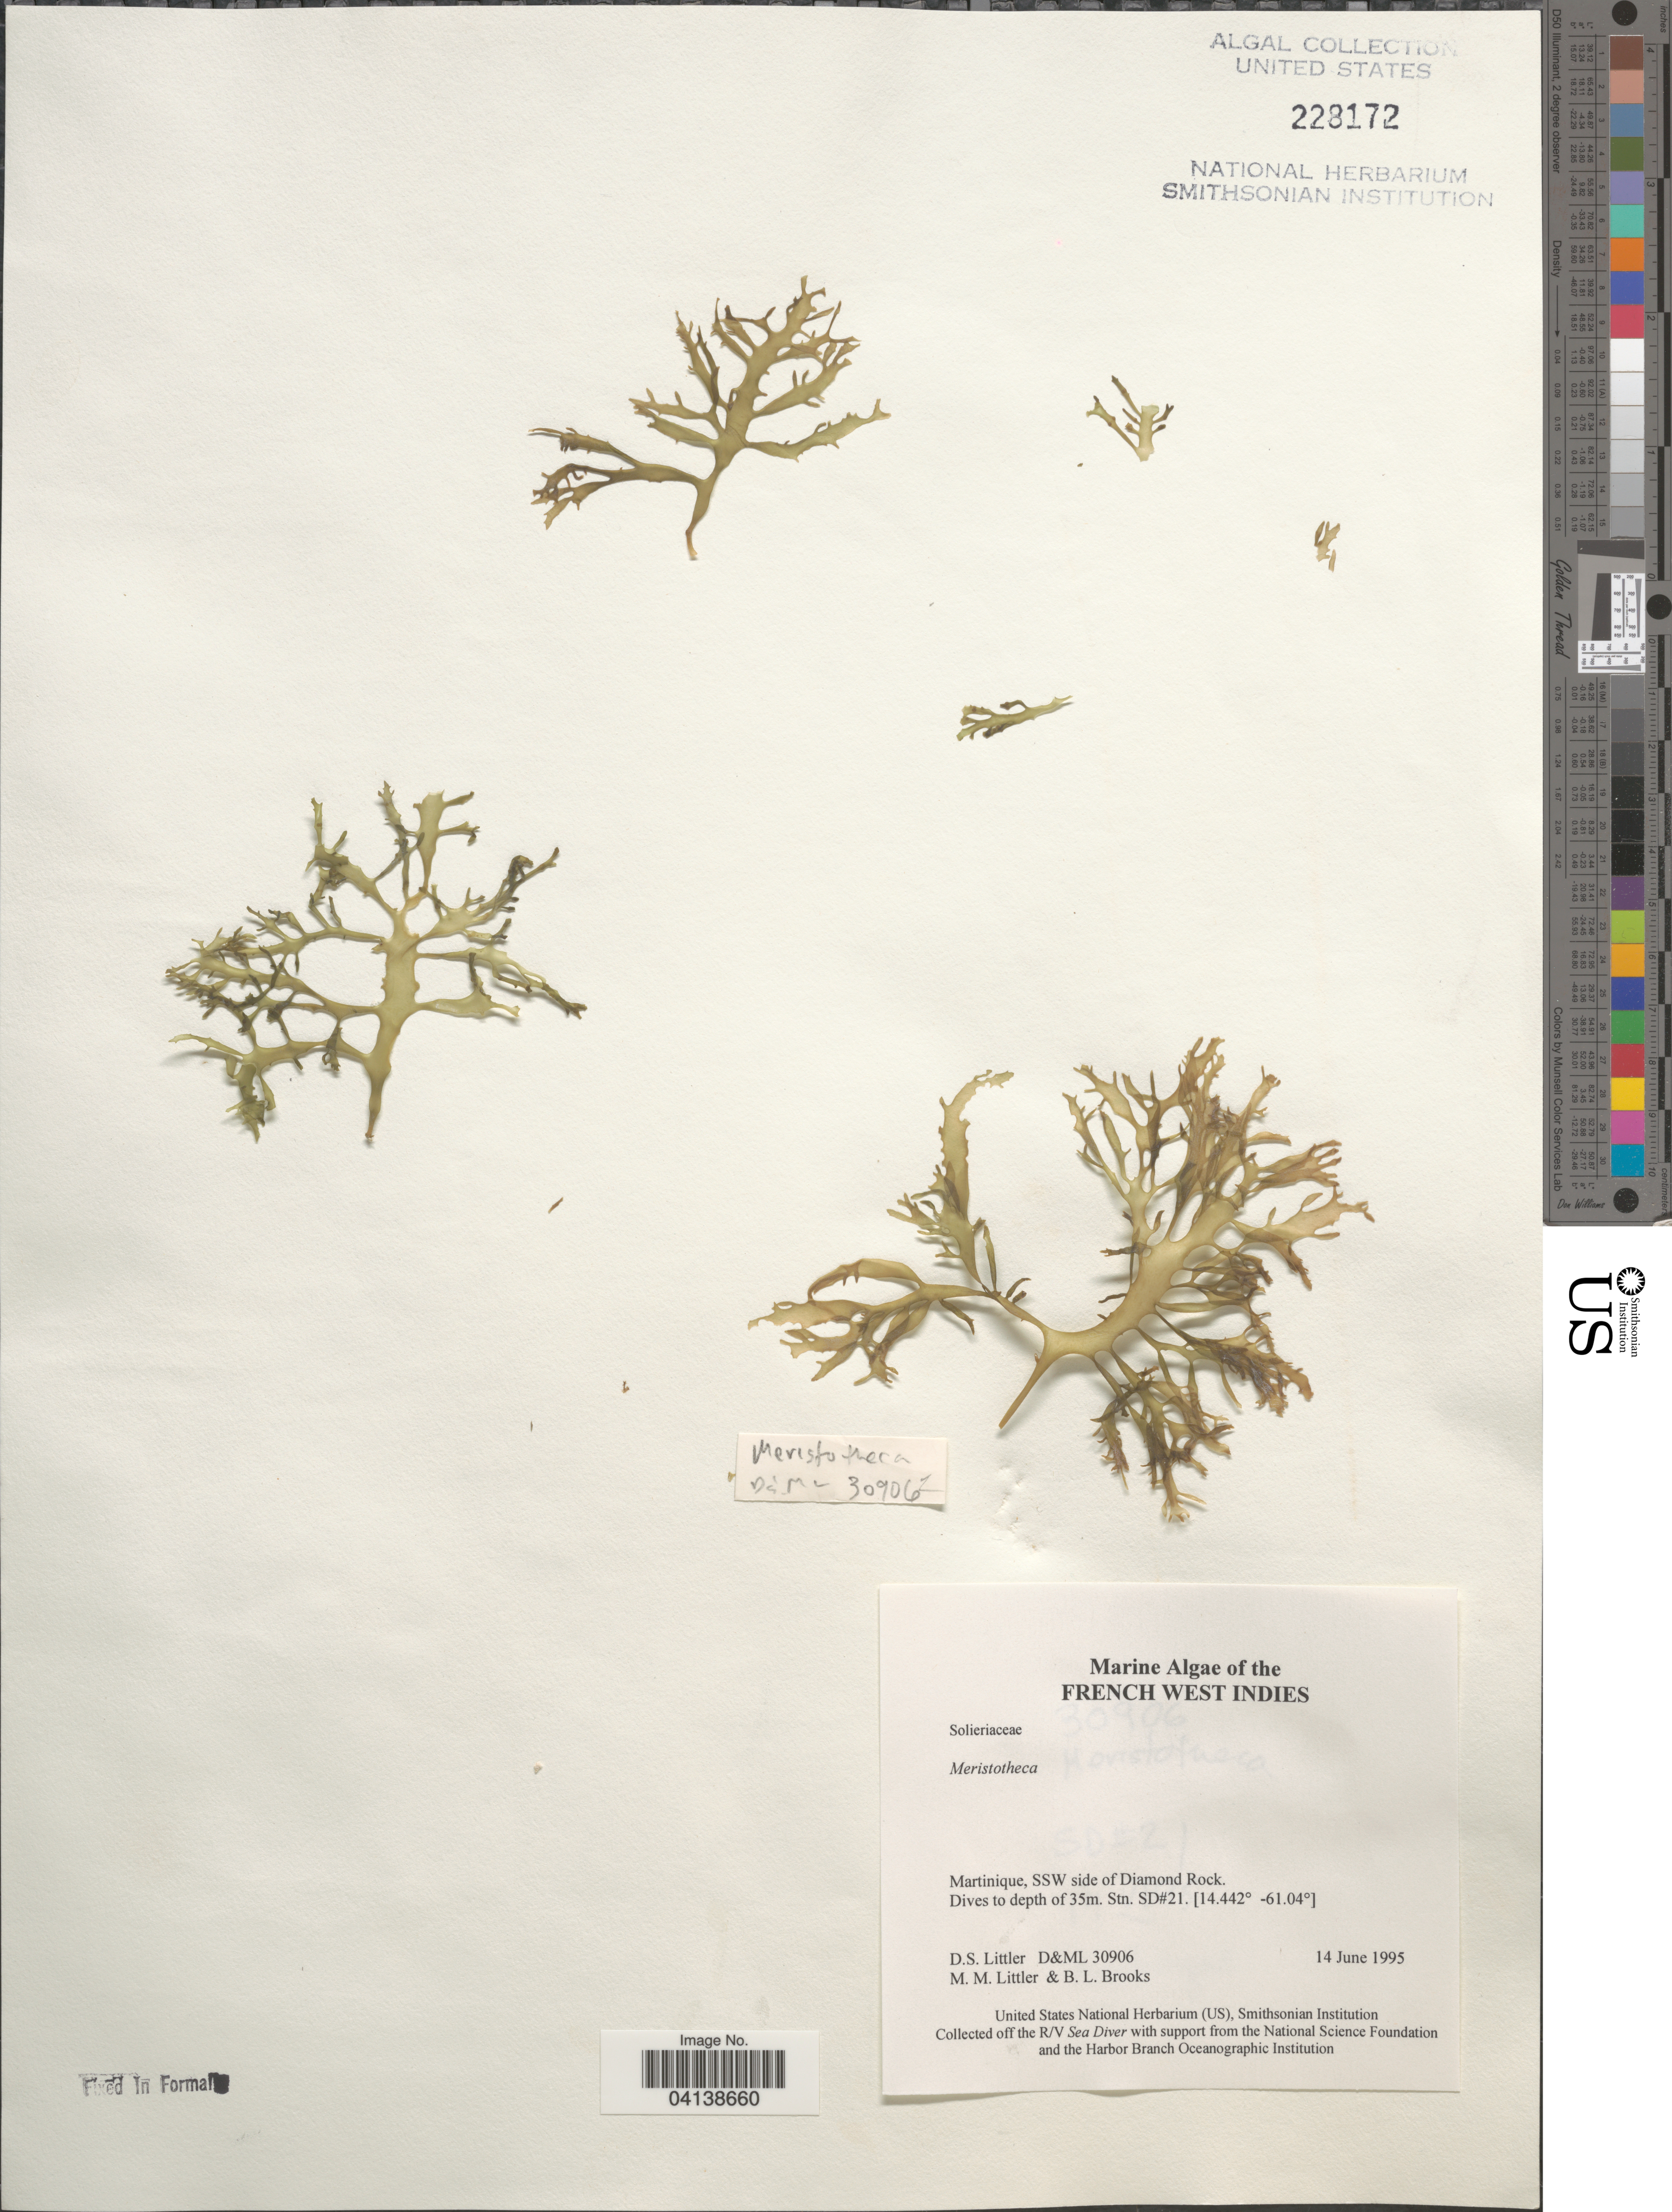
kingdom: Plantae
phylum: Rhodophyta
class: Florideophyceae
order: Gigartinales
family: Solieriaceae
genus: Meristotheca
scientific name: Meristotheca sp.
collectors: D. S. Littler & B. Brooks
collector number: D&ML30906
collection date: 1995-06-14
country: Martinique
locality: French West Indies. SSW side of Diamond Rock. Stn. SD#21.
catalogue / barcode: US 228172